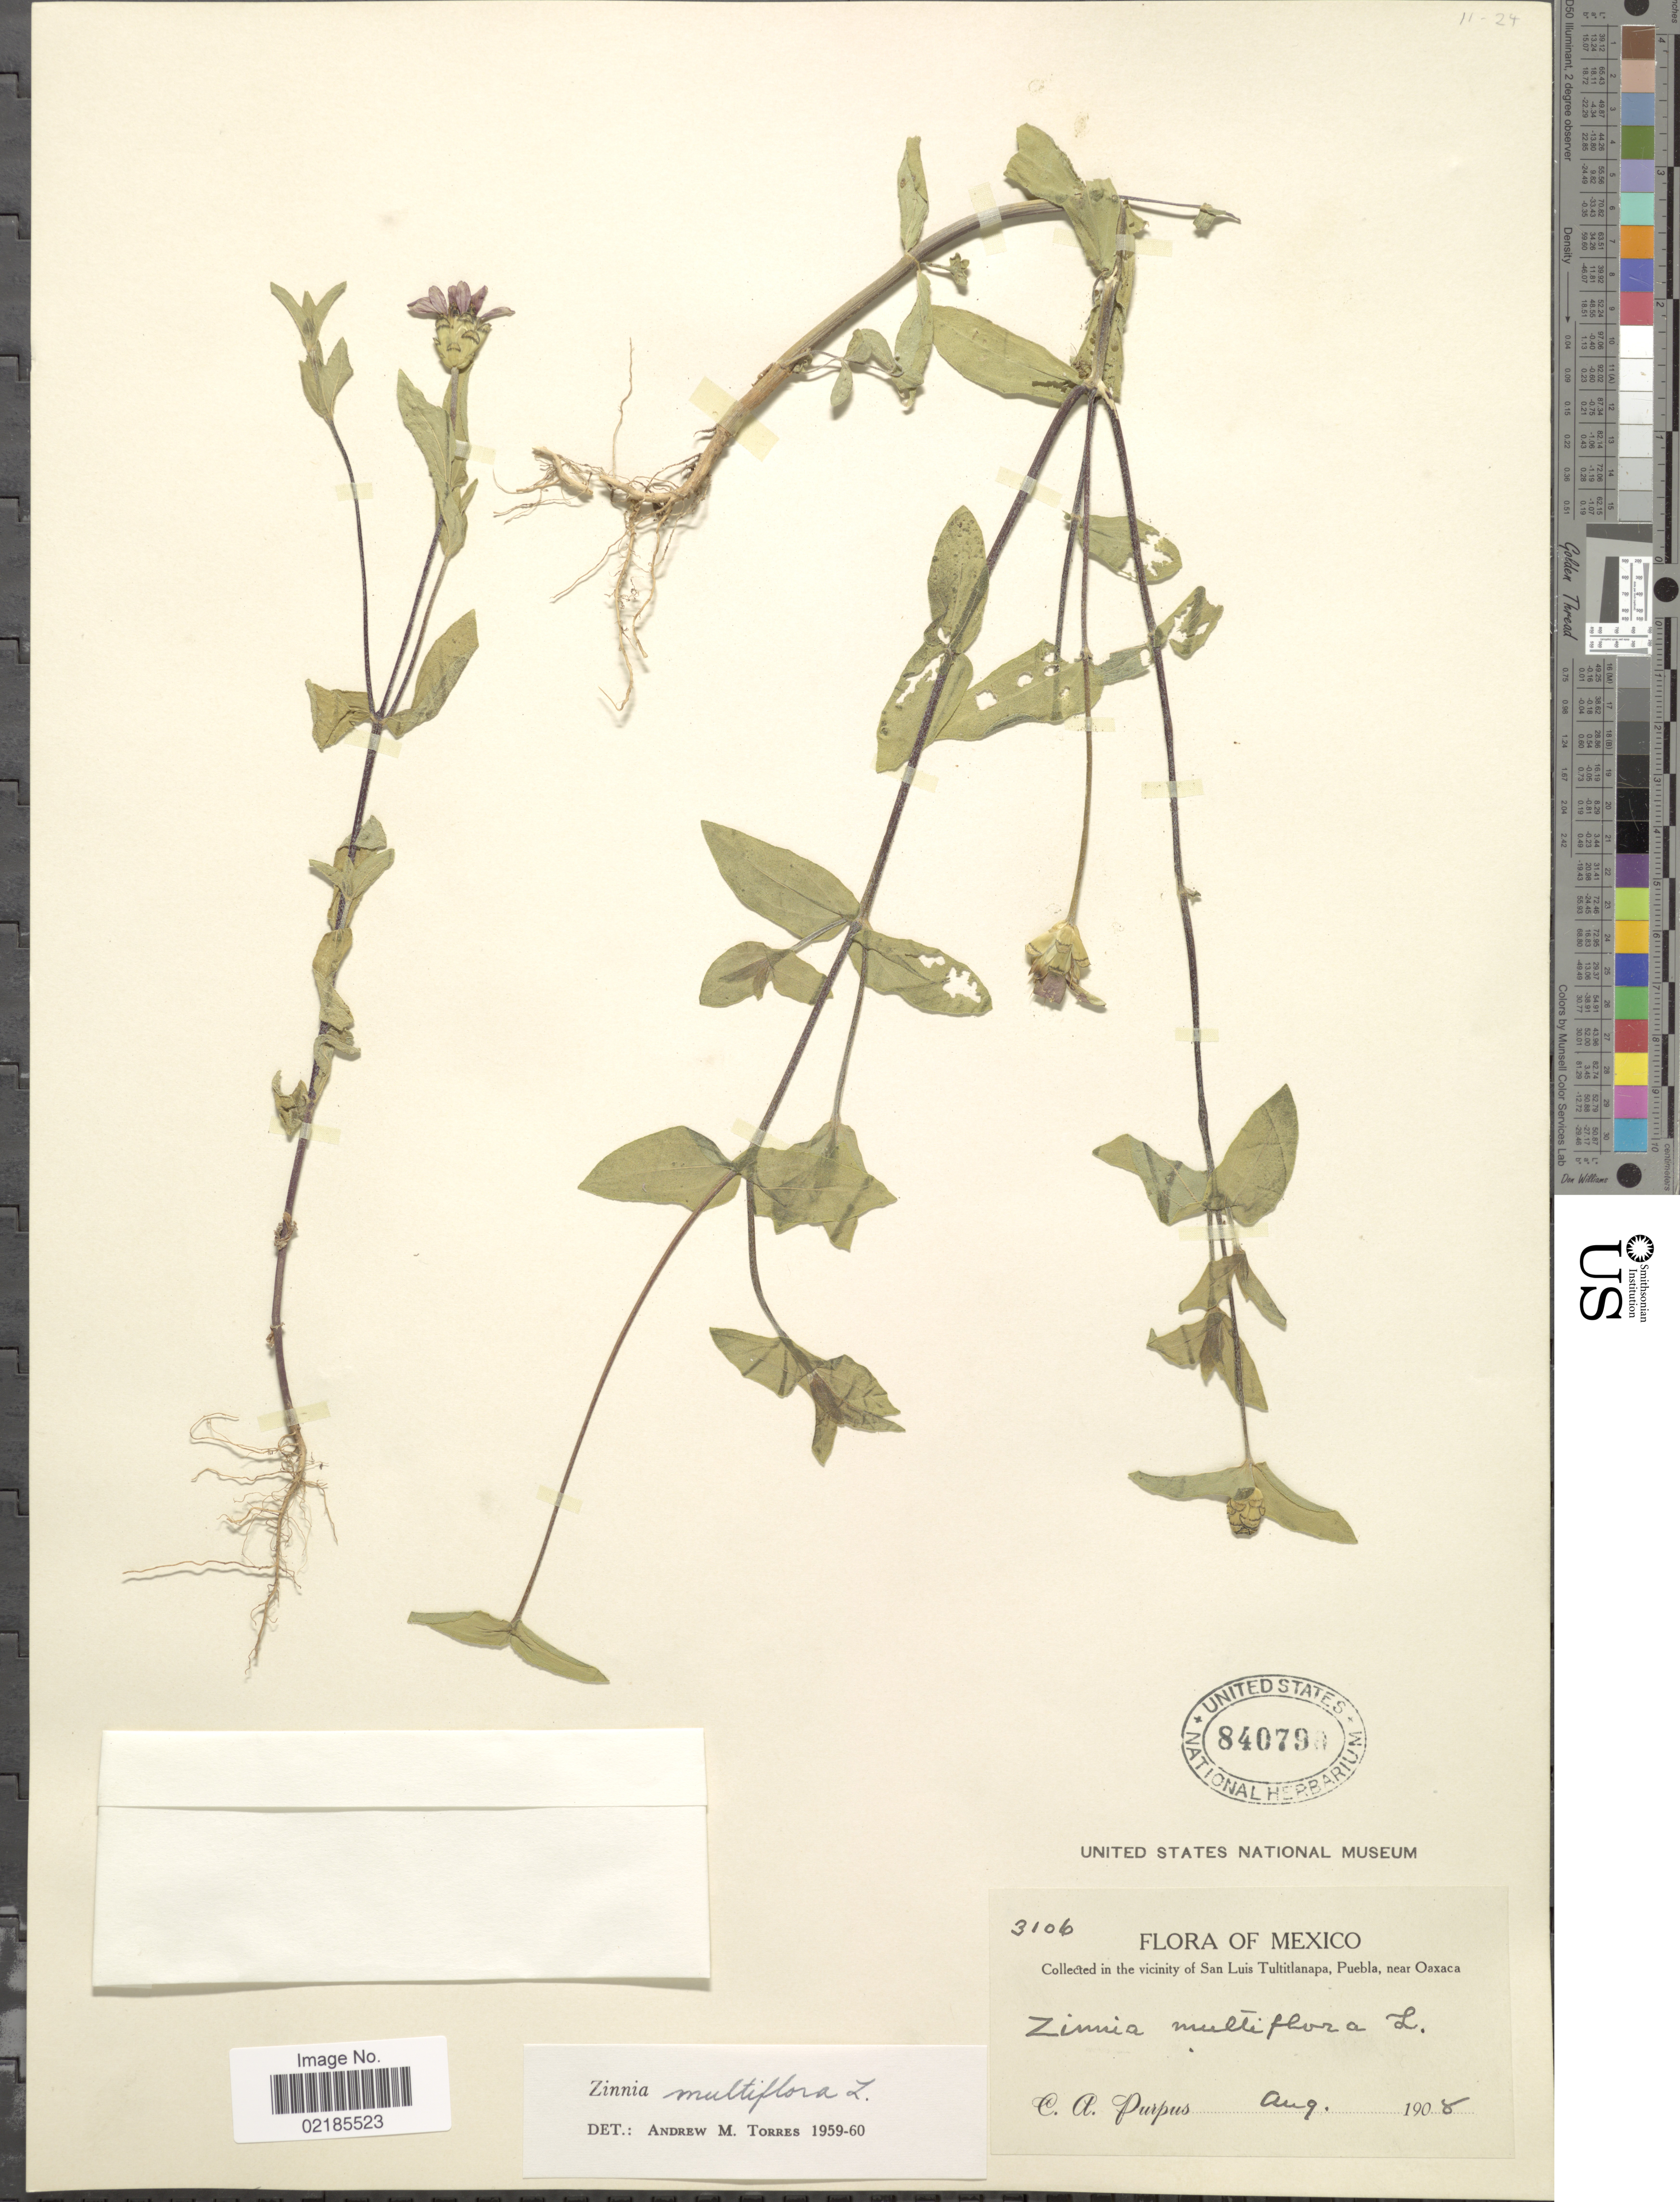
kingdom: Plantae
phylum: Tracheophyta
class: Magnoliopsida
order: Asterales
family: Asteraceae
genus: Zinnia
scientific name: Zinnia peruviana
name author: (L.) L.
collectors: C. A. Purpus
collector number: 3106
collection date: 1908-08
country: Mexico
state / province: Puebla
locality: Vicinity of San Luis Tultitlanapa, Puebla, near Oaxaca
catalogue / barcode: US 840790